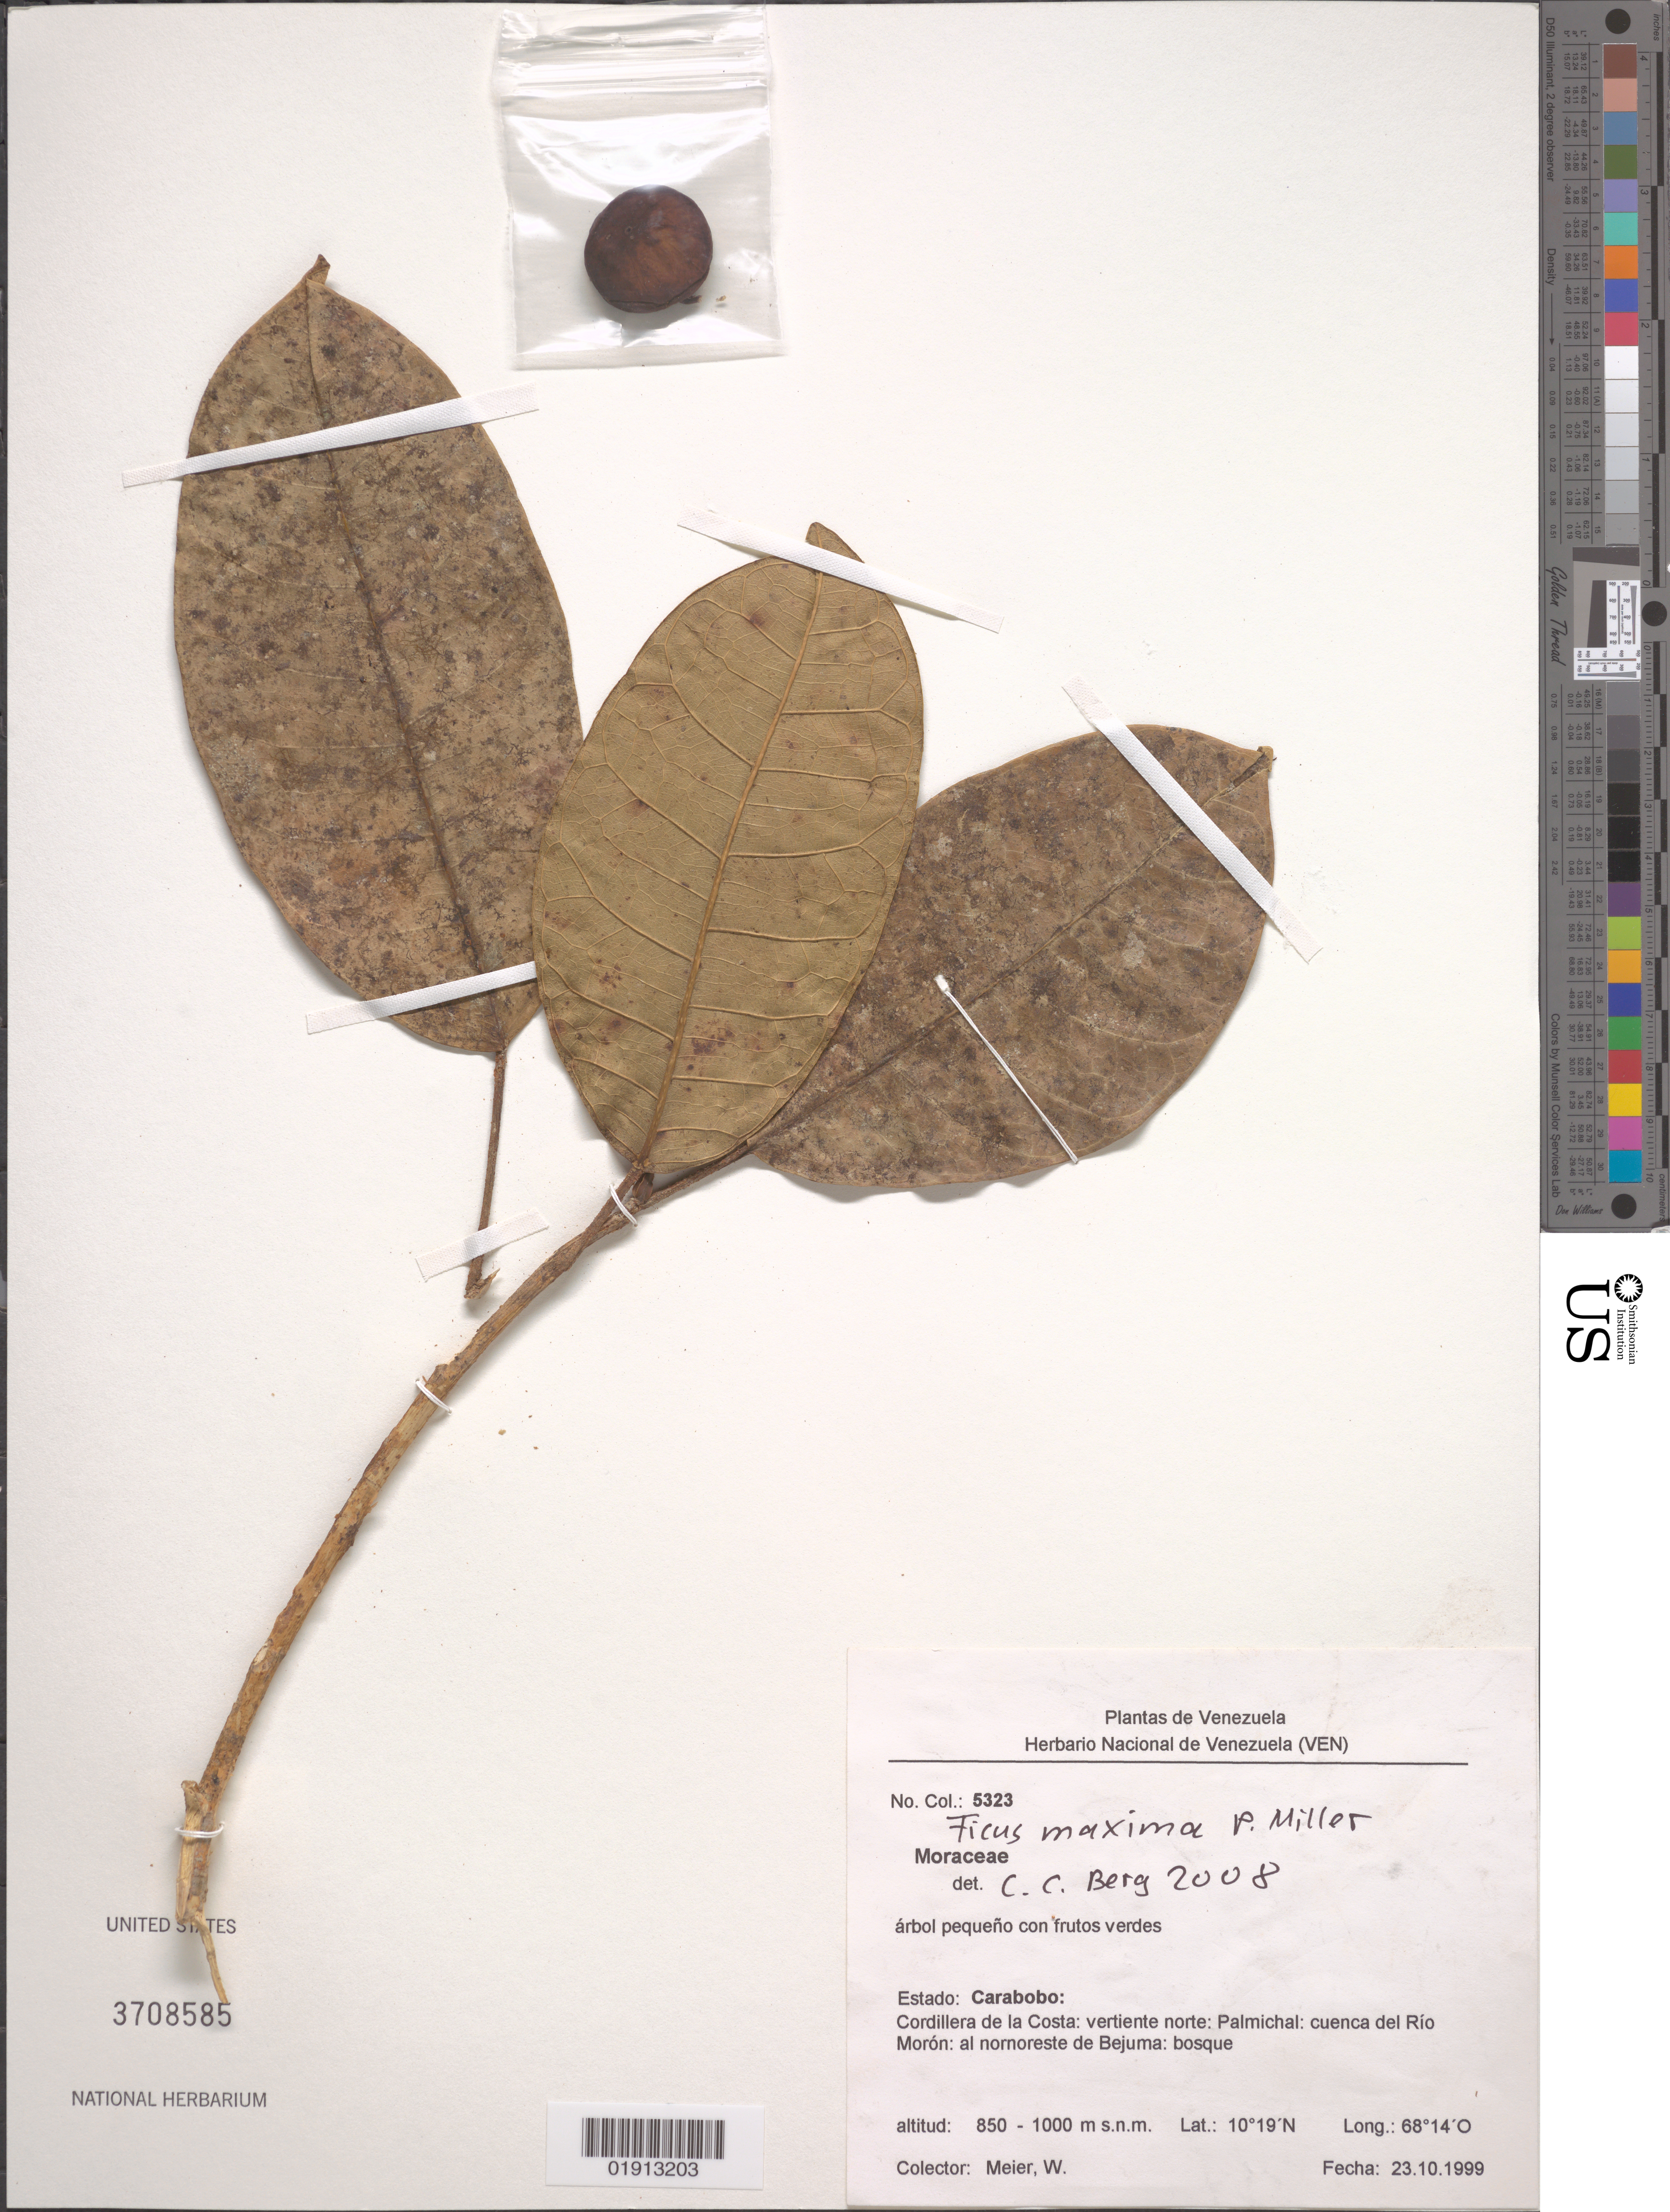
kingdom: Plantae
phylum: Tracheophyta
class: Magnoliopsida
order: Rosales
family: Moraceae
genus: Ficus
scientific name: Ficus maxima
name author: Mill.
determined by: Berg, C. C.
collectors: W. Meier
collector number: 5323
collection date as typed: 23 Oct 1999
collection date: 1999-10-23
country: Venezuela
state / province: Carabobo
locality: Cordillera de la Costa: vertiente norte: Palmichal: cuenca del Río Morón: al nornoreste de Bejuma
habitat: bosque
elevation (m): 850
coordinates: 10 19 N, 68 14 O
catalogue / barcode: US 3708585